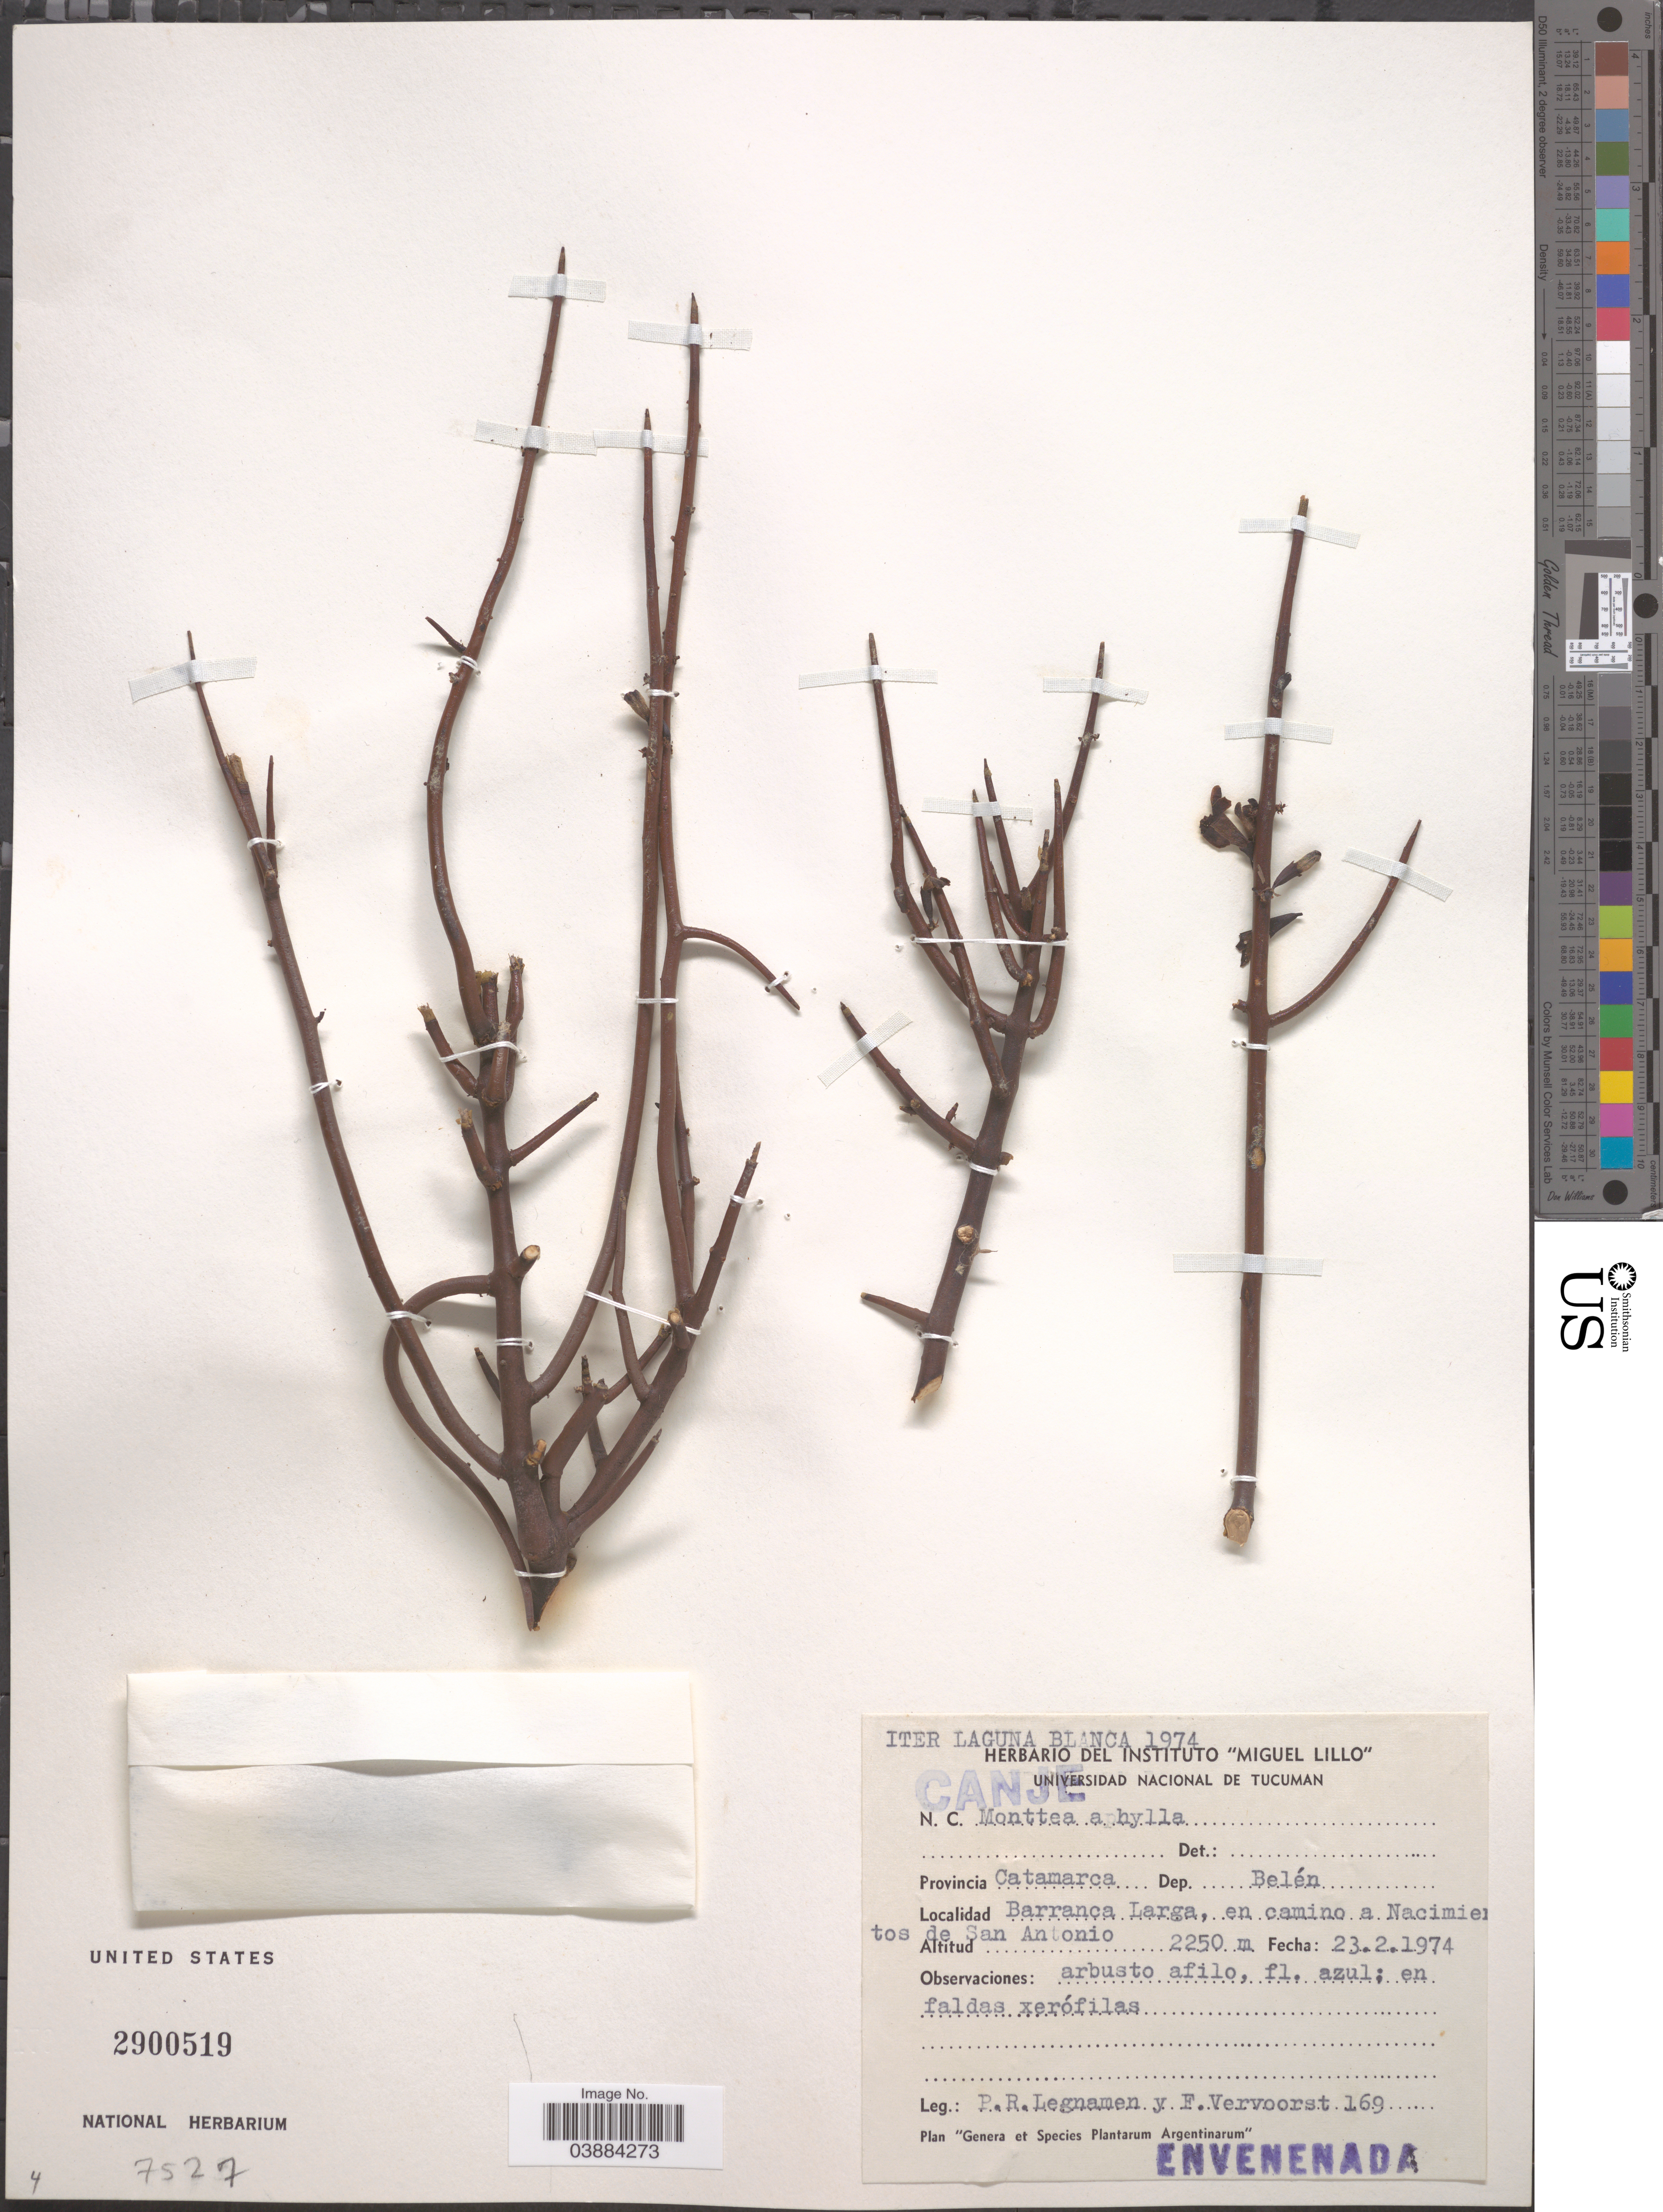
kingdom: Plantae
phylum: Tracheophyta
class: Magnoliopsida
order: Lamiales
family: Plantaginaceae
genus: Monttea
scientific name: Monttea aphylla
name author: (Miers) Benth. & Hook. f.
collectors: P. R. Legname & F. Vervoorst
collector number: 169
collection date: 1974-02-23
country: Argentina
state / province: Catamarca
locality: Dep. Belén. Barranca Larga, en camino a Nacimientos de San Antonio.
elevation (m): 2250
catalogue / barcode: US 2900519